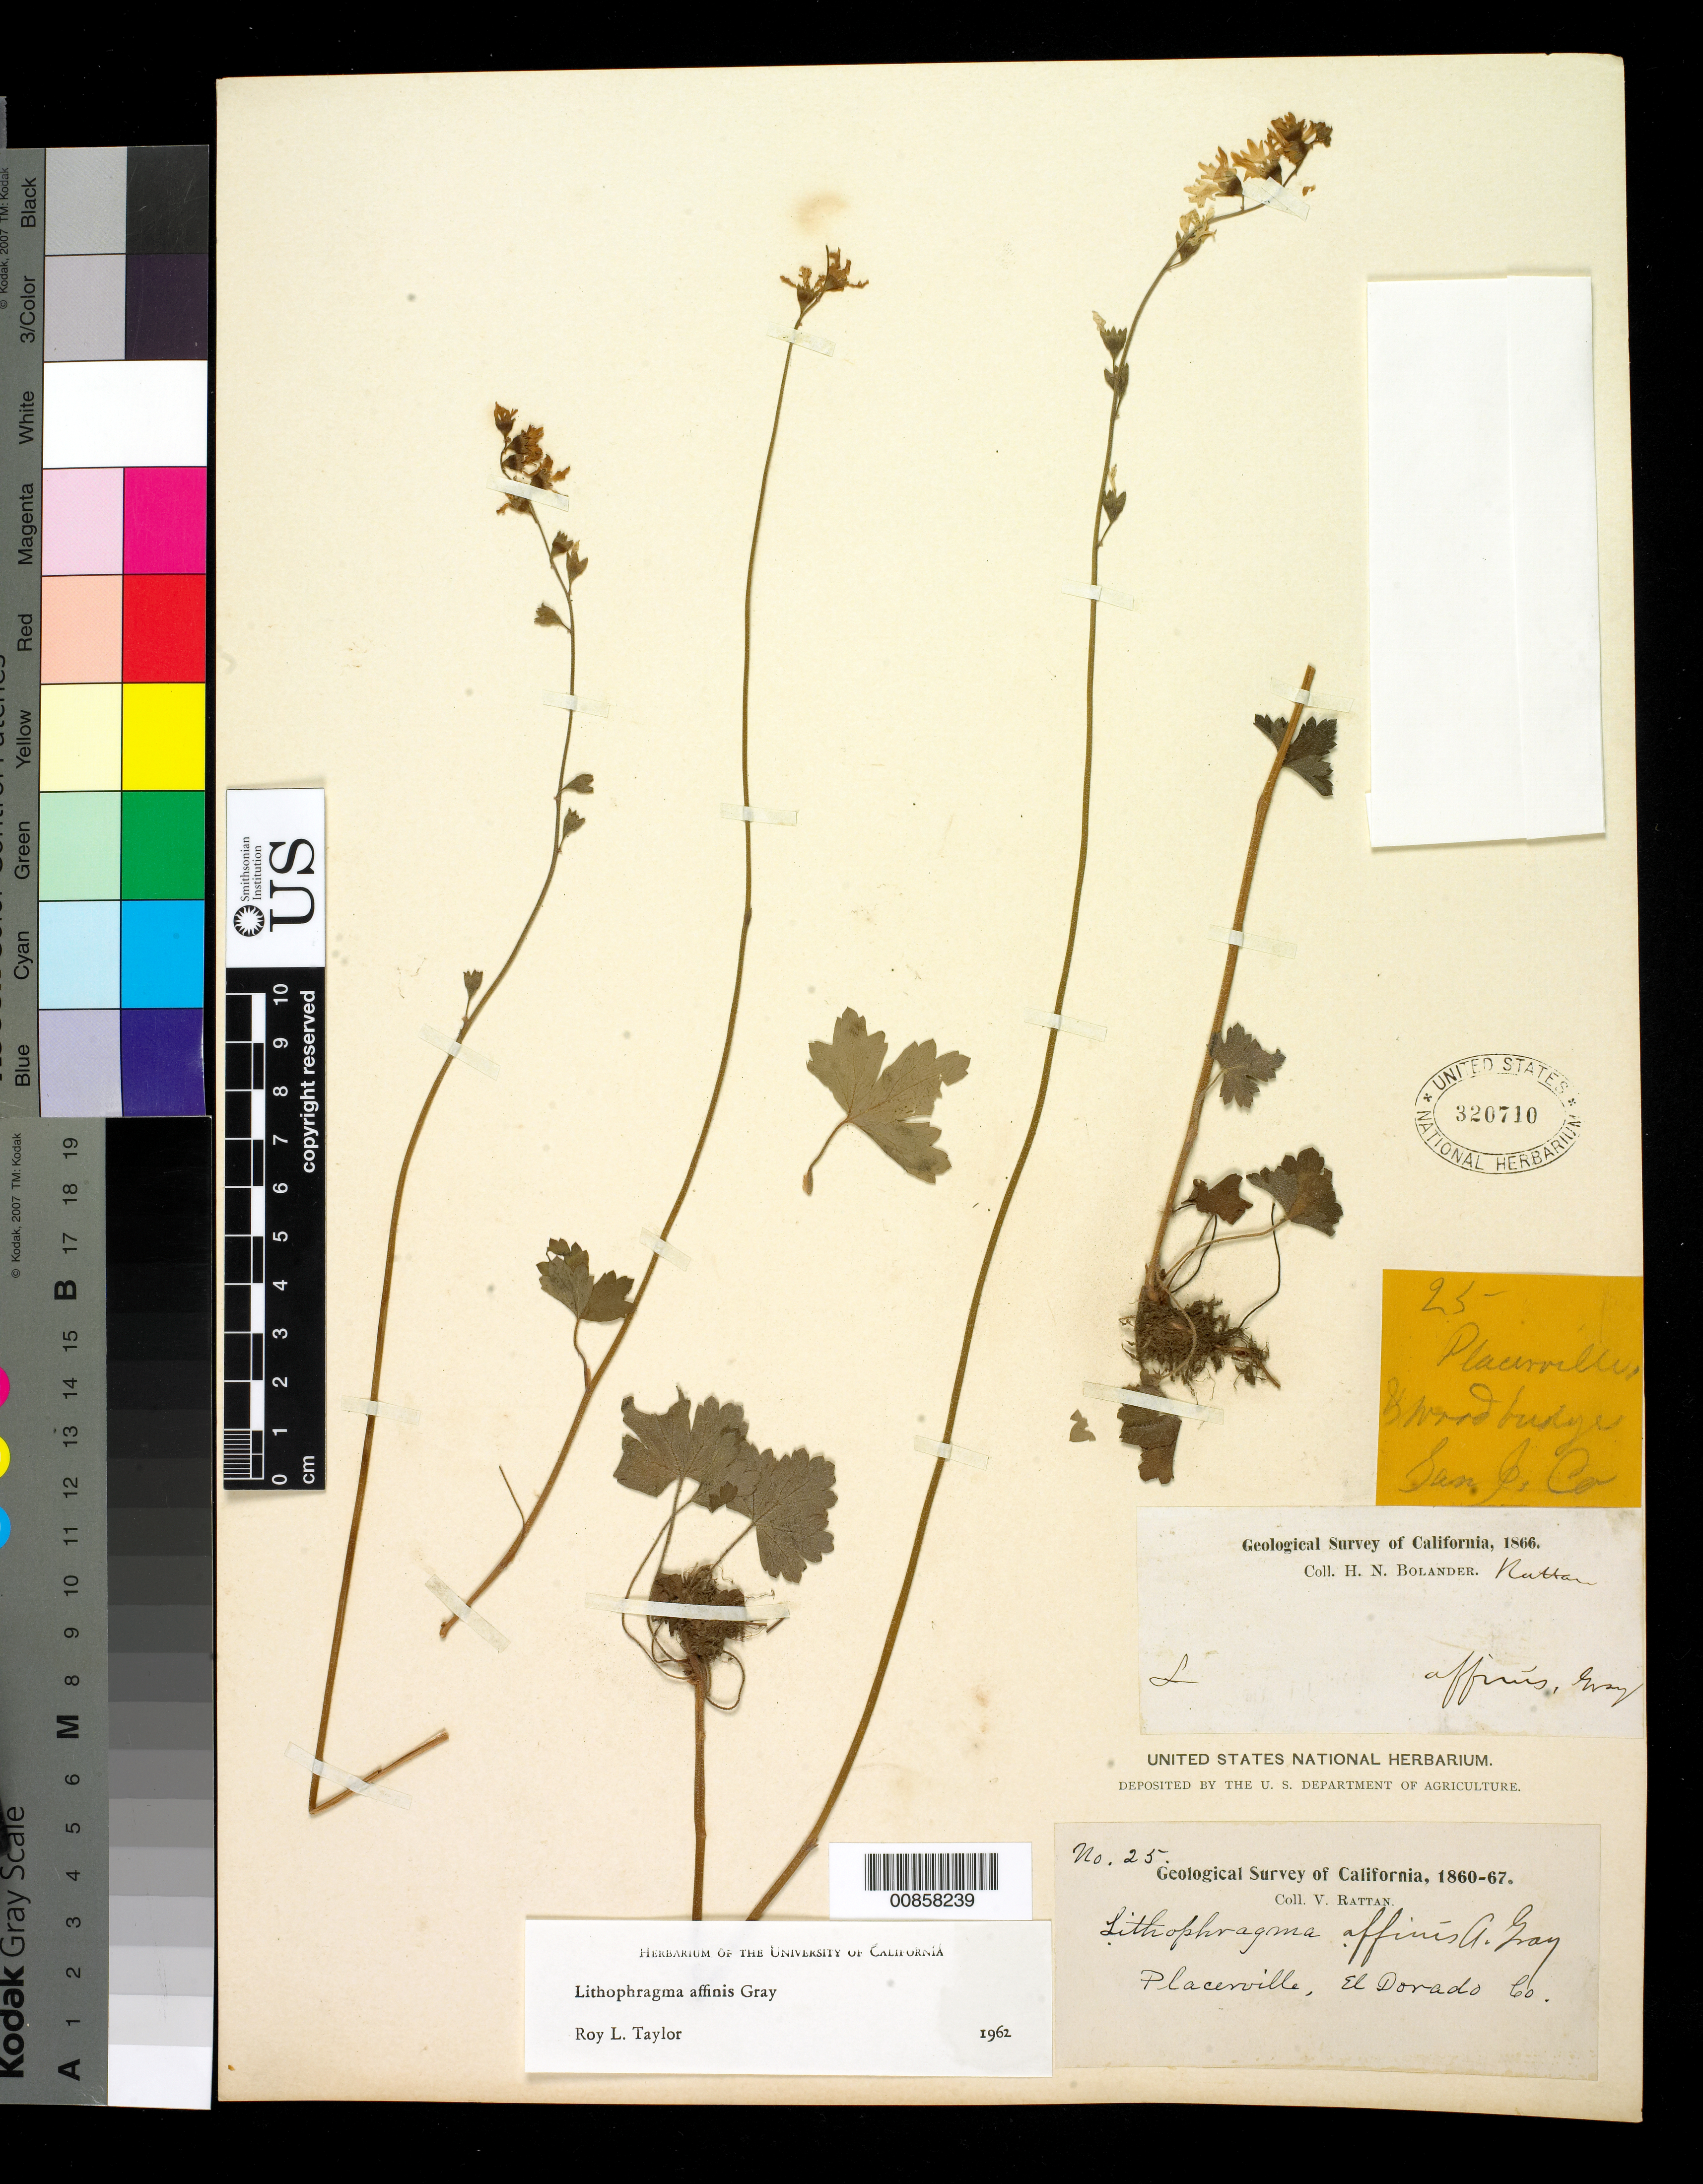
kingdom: Plantae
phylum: Tracheophyta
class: Magnoliopsida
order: Saxifragales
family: Saxifragaceae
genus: Lithophragma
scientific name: Lithophragma affine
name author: A. Gray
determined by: Taylor, R. L.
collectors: V. Rattan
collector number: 25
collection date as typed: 1860 to -- --- 1867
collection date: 1860/1867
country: United States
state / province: California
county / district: El Dorado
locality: Placerville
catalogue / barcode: US 320710